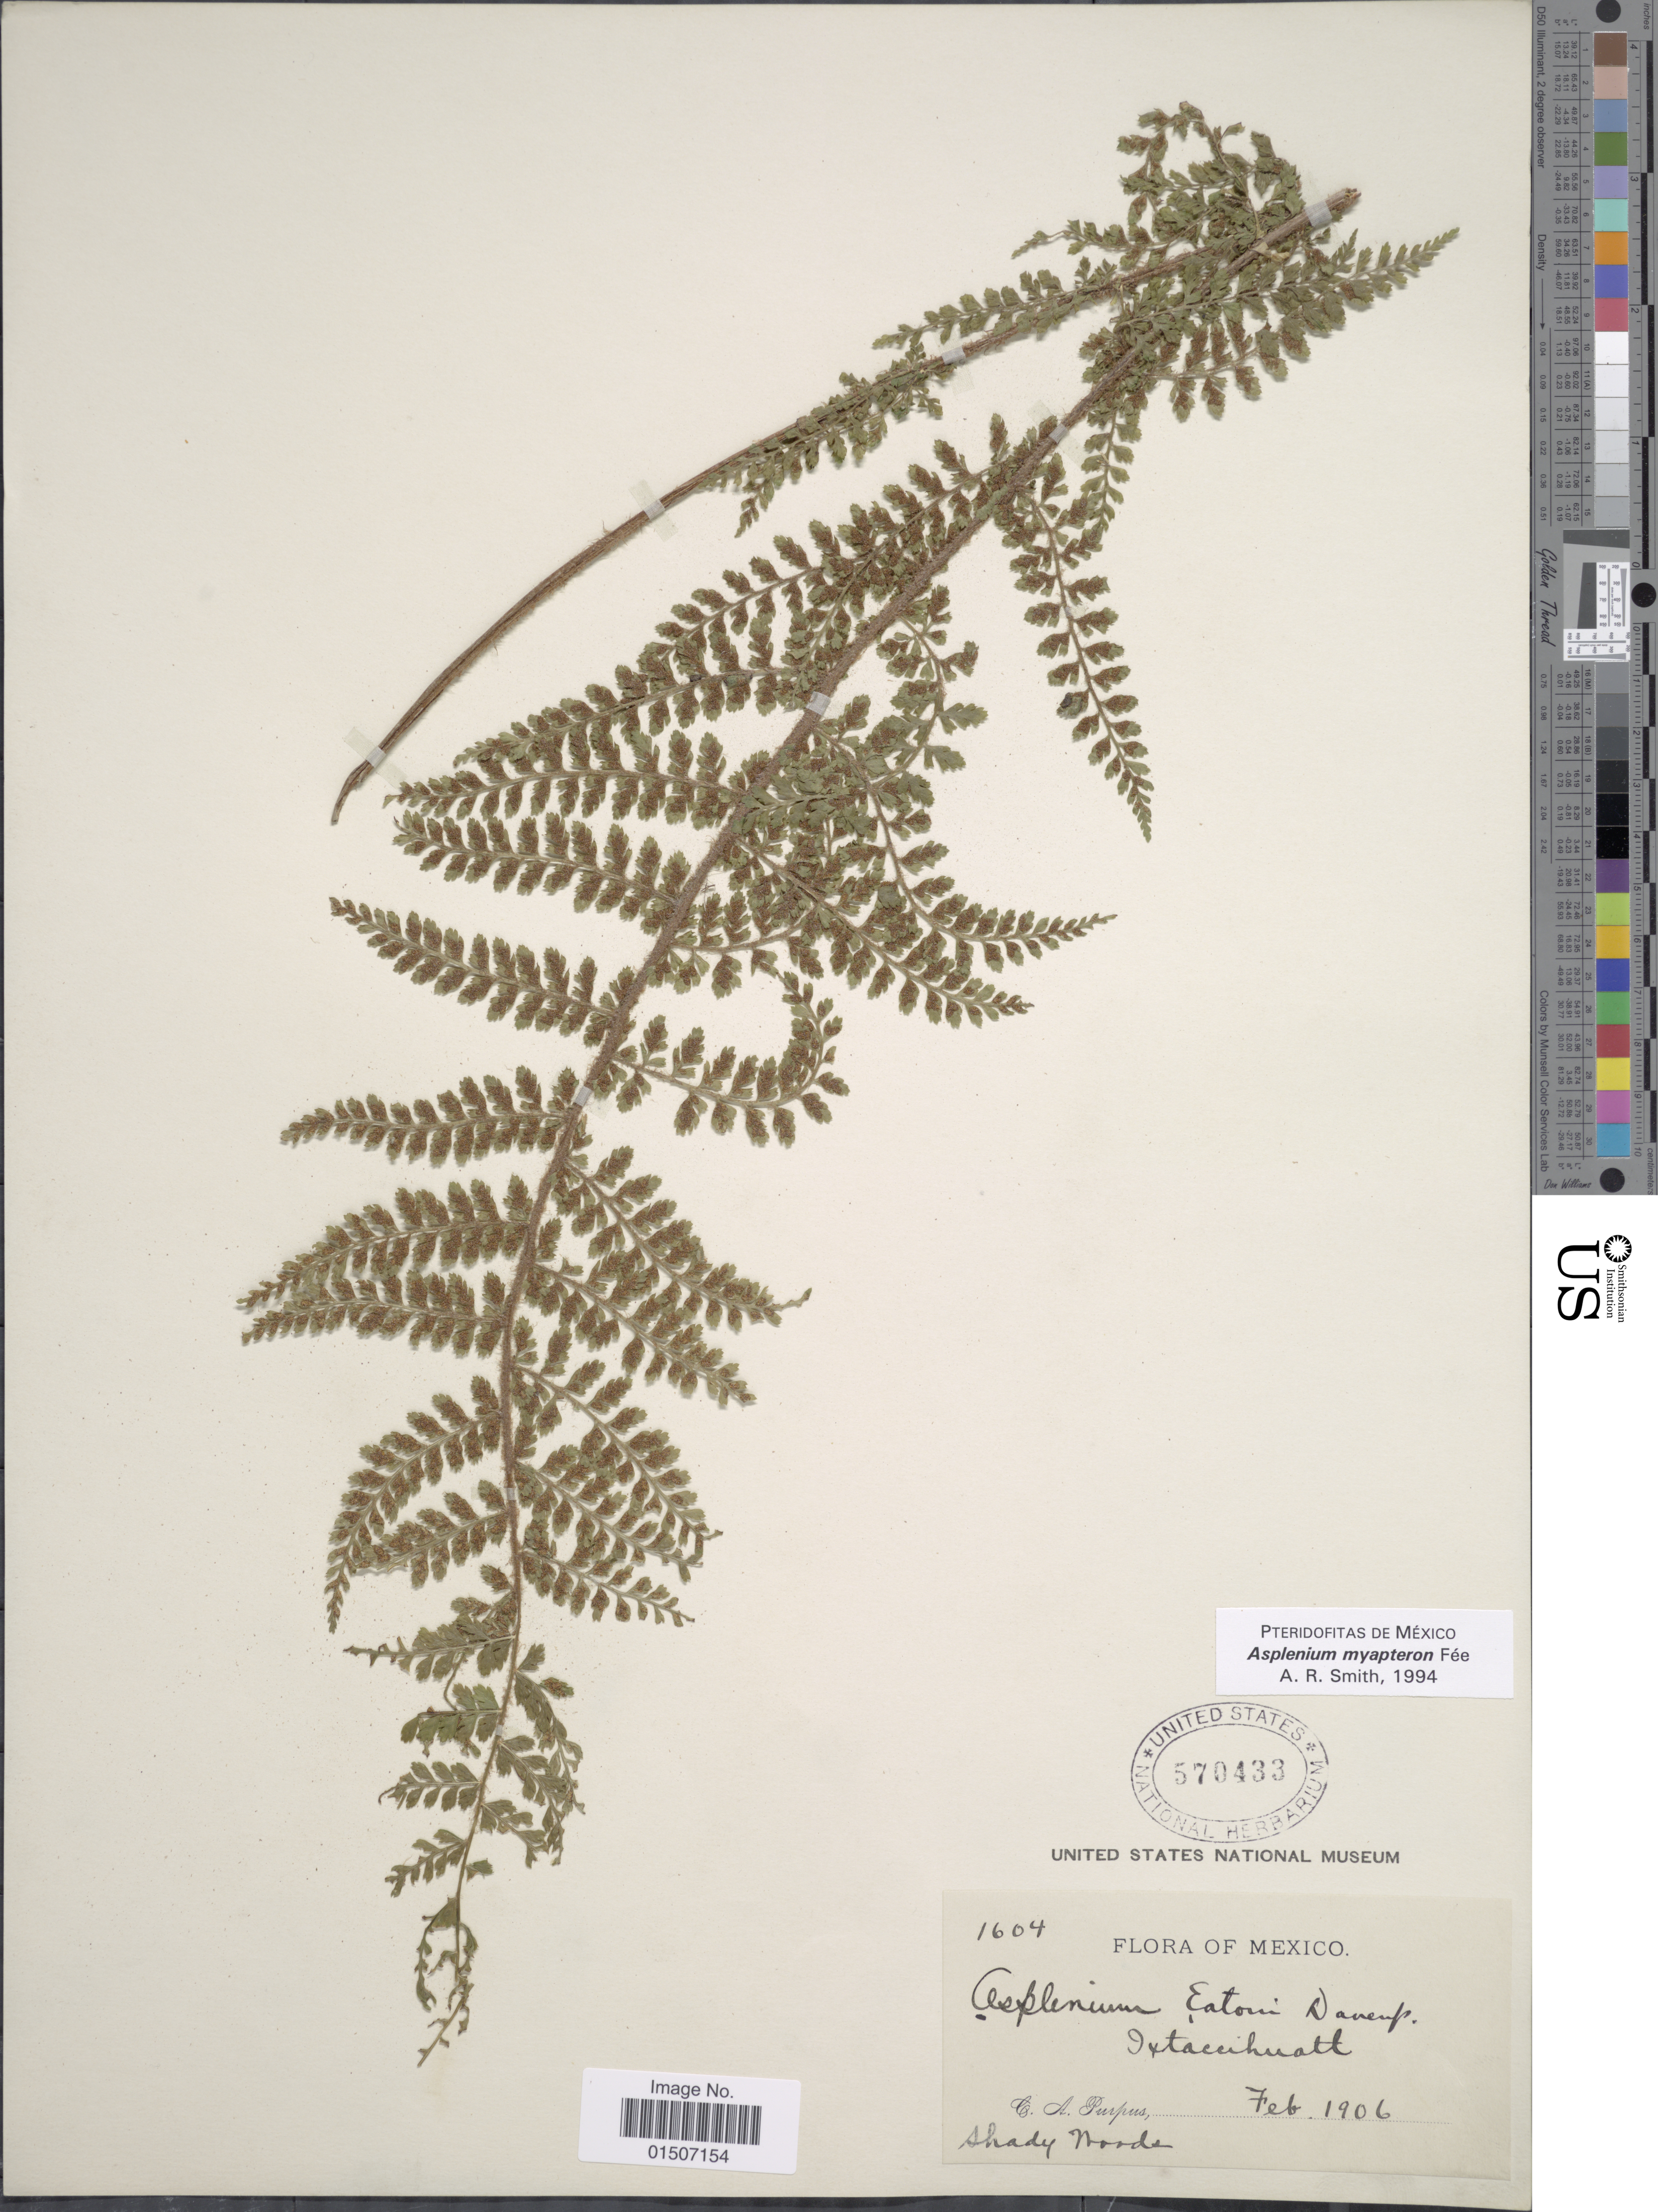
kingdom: Plantae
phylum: Tracheophyta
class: Polypodiopsida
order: Polypodiales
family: Aspleniaceae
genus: Asplenium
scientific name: Asplenium myapteron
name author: Fée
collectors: C. A. Purpus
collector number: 1604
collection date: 1906-02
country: Mexico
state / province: México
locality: Ixtaccihuatl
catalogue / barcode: US 570433